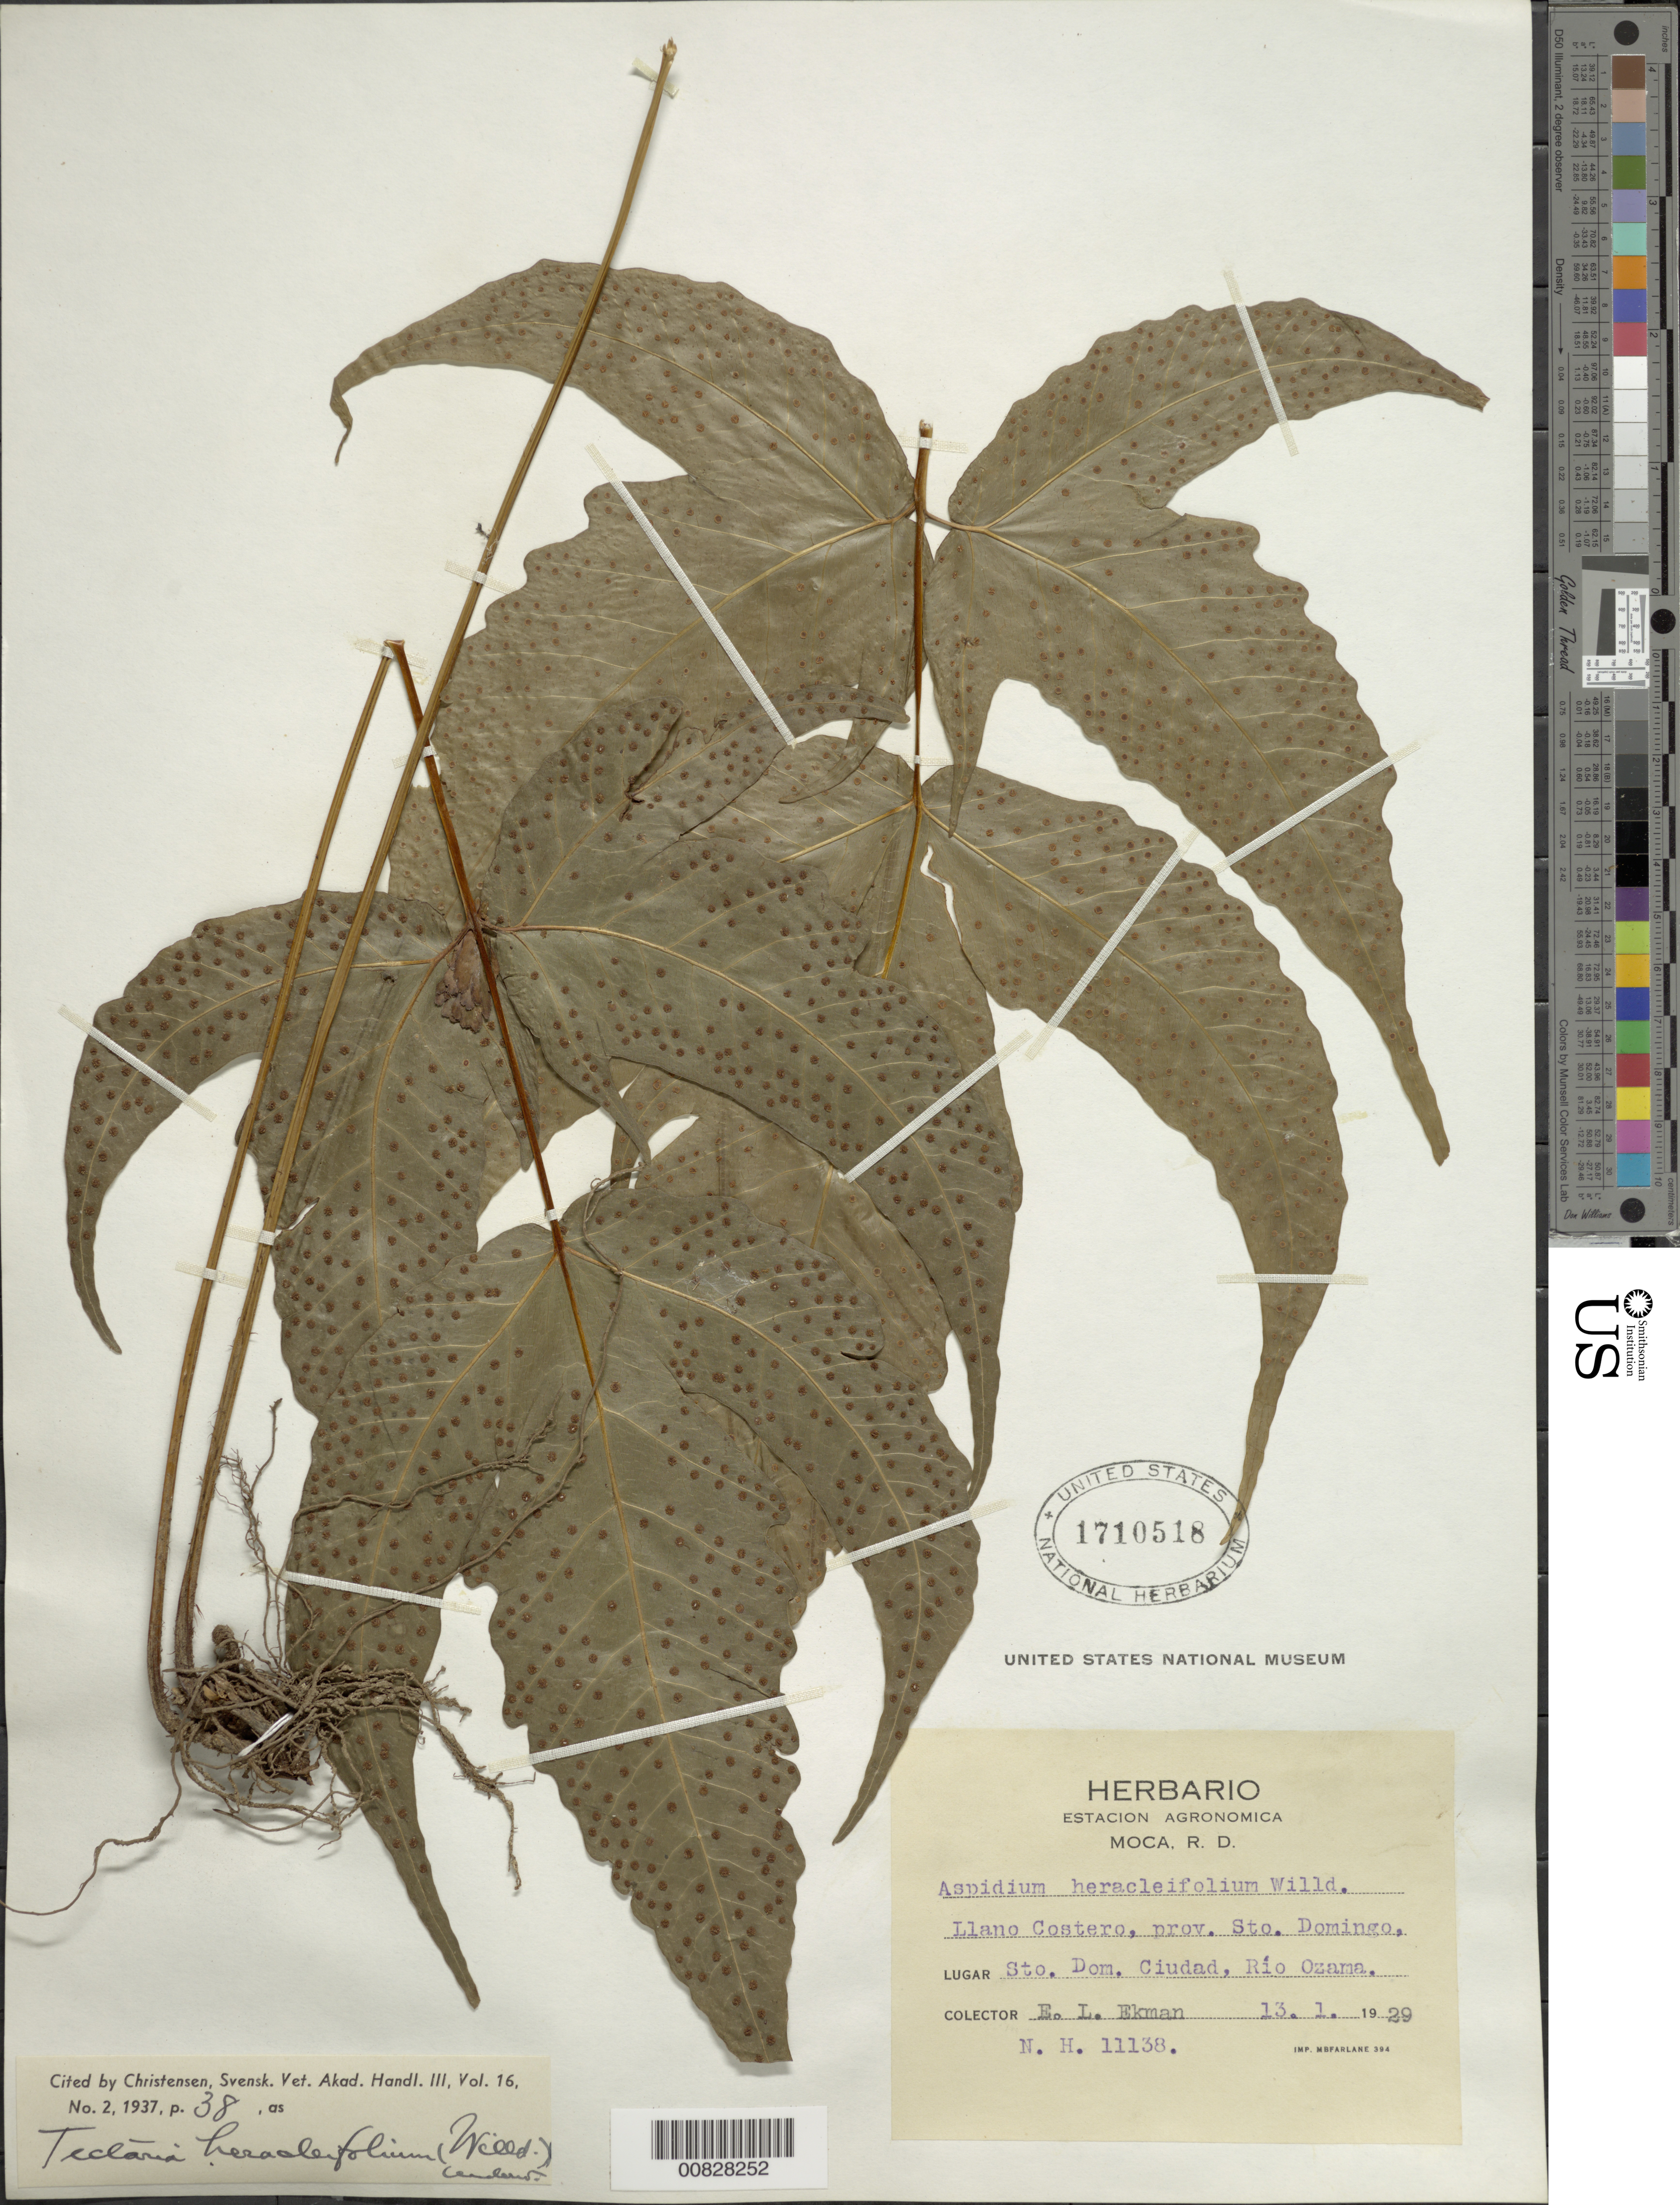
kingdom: Plantae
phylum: Tracheophyta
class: Polypodiopsida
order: Polypodiales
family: Tectariaceae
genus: Tectaria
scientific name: Tectaria heracleifolia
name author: (Willd.) Underw.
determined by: Christensen, C. F. A.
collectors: E. L. Ekman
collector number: H 11138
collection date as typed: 13 Jan 1929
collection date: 1929-01-13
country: Dominican Republic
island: Hispaniola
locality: Llano Costero, Santo Domingo Ciudad, Río Ozama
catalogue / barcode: US 1710518